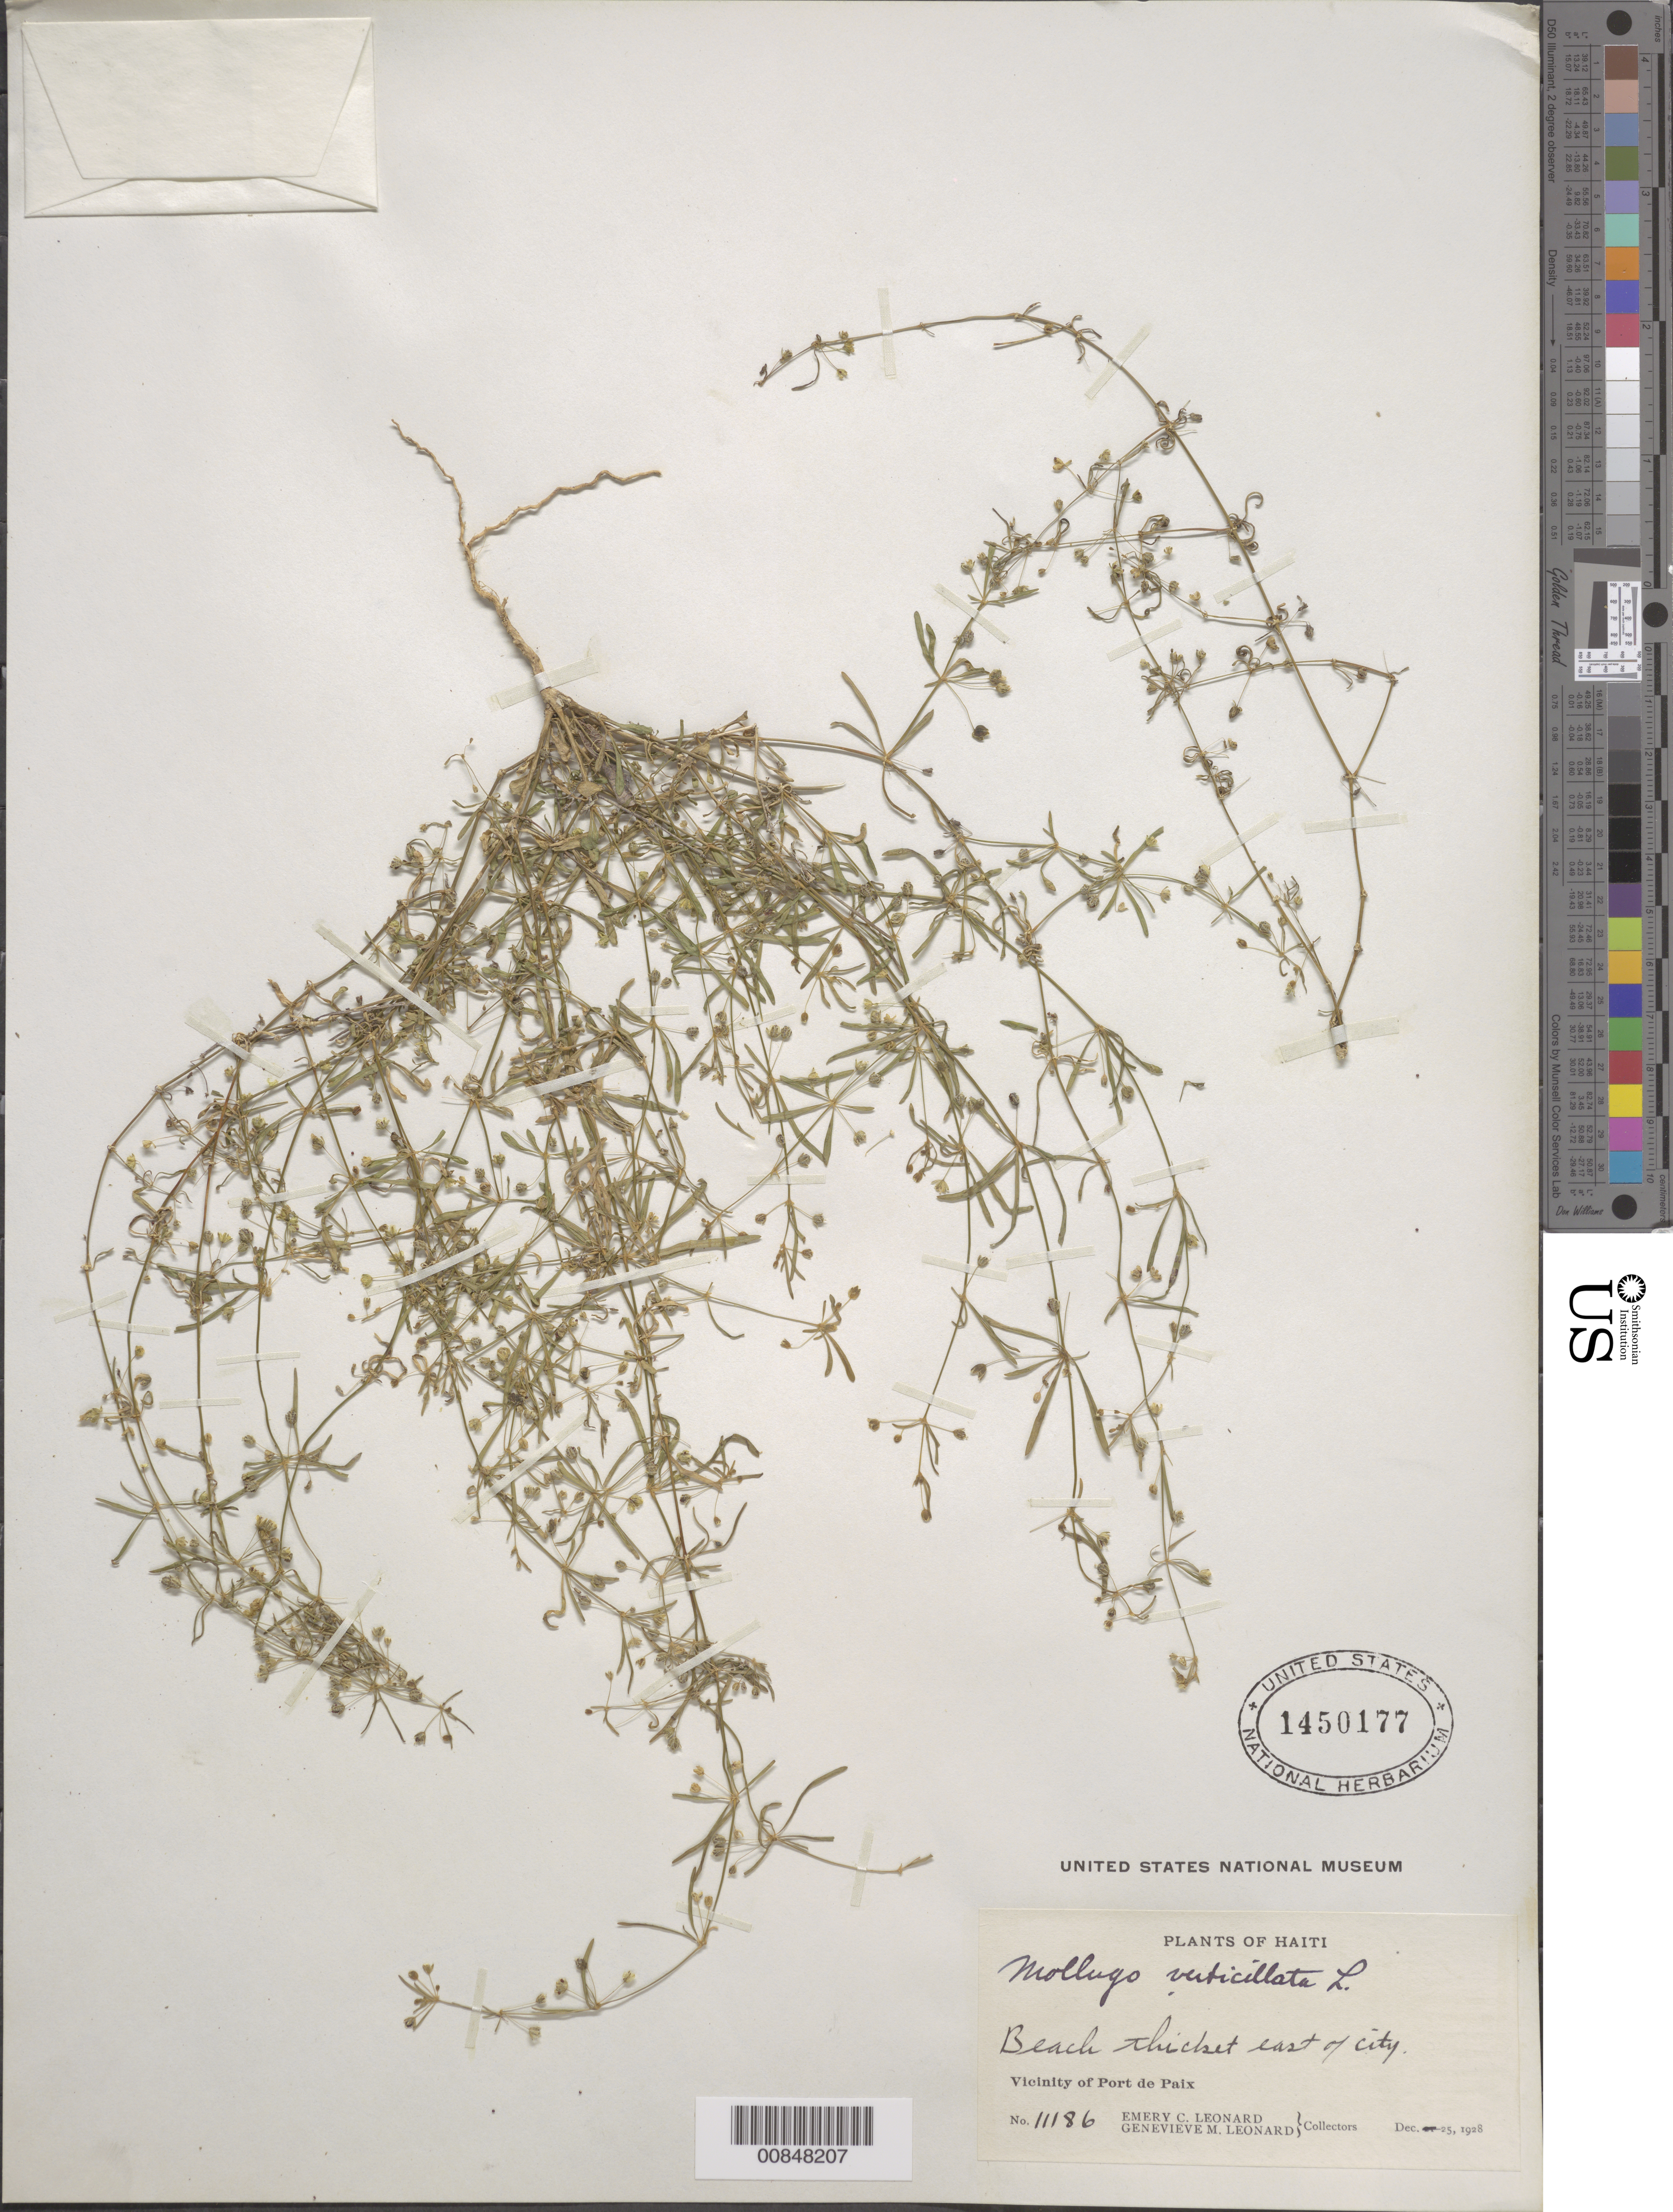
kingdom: Plantae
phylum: Tracheophyta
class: Magnoliopsida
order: Caryophyllales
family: Molluginaceae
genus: Mollugo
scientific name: Mollugo verticillata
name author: L.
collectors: E. C. Leonard & G. M. Leonard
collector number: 11186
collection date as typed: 25 Dec 1928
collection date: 1928-12-25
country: Haiti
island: Hispaniola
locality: Vicinity of Port de paix. Beach thicket east of city.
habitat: Beach thicket.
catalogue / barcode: US 1450177